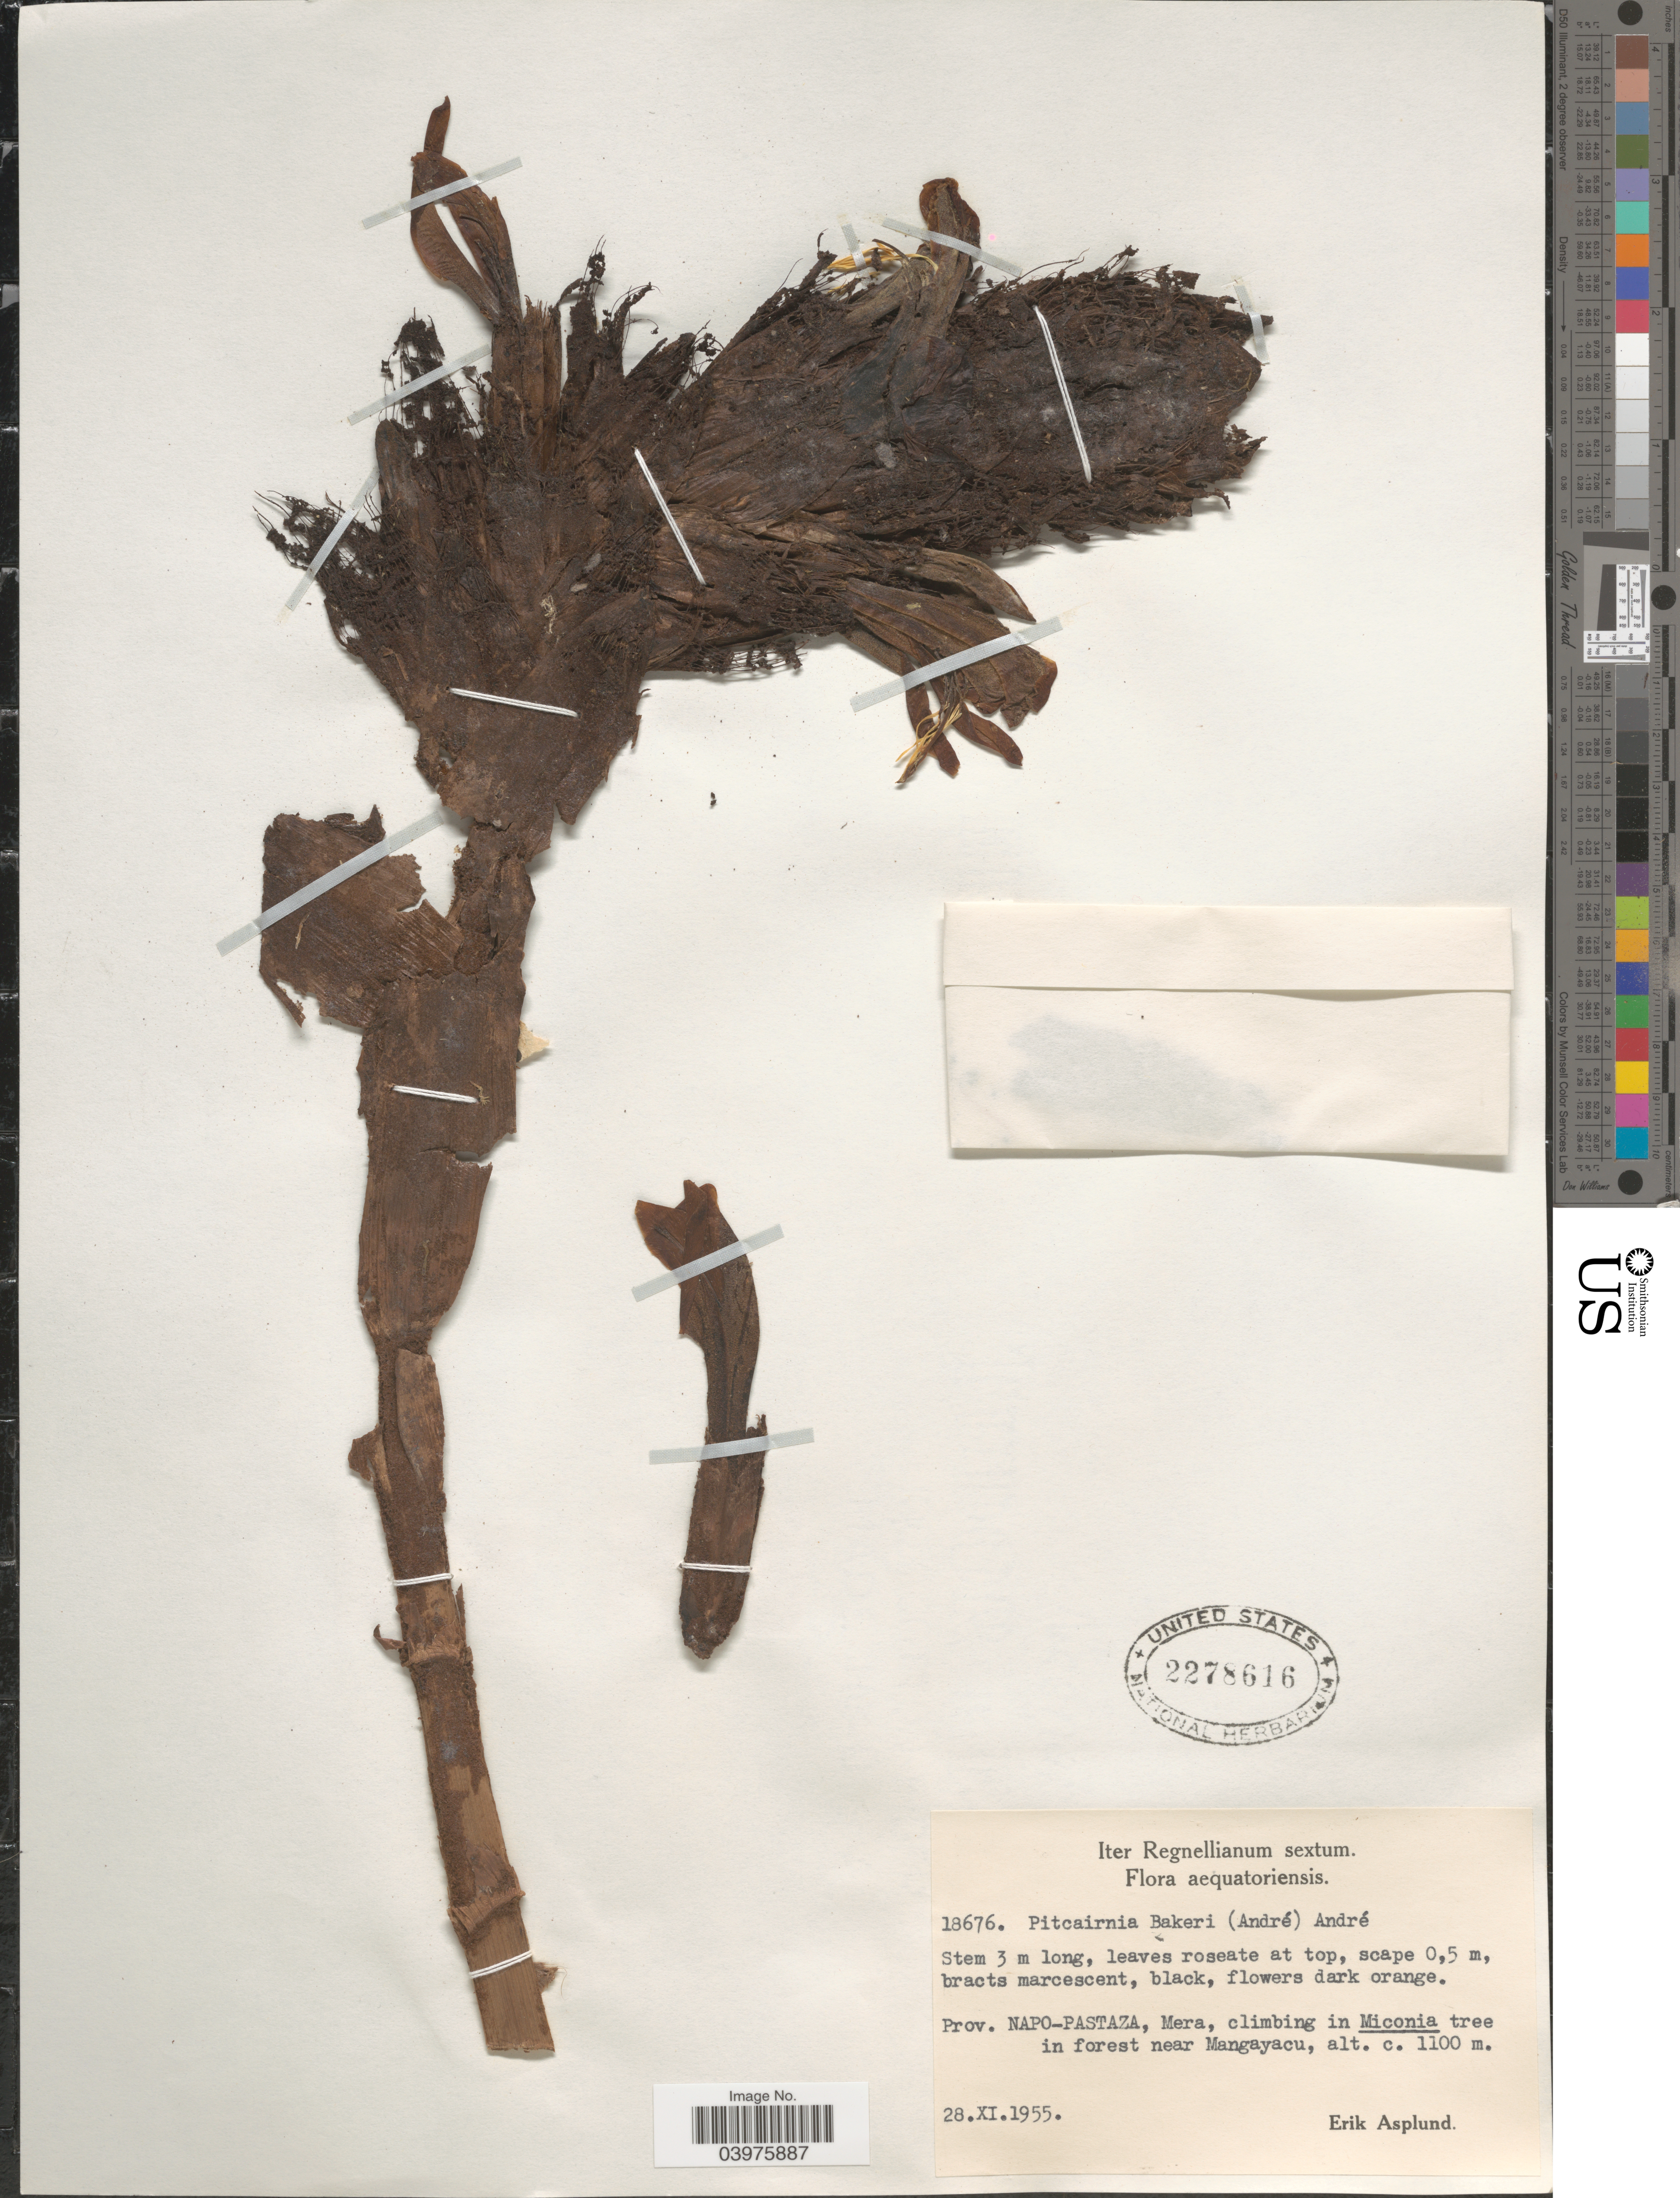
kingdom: Plantae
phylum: Tracheophyta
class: Liliopsida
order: Poales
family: Bromeliaceae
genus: Pitcairnia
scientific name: Pitcairnia bakeri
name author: (André) André ex Mez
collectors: E. Asplund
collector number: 18676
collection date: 1955-11-28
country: Ecuador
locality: Prov. Napo-Pastaza, Mera, climbing in Miconia tree in forest near Mangayacu.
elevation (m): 1100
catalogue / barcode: US 2278616